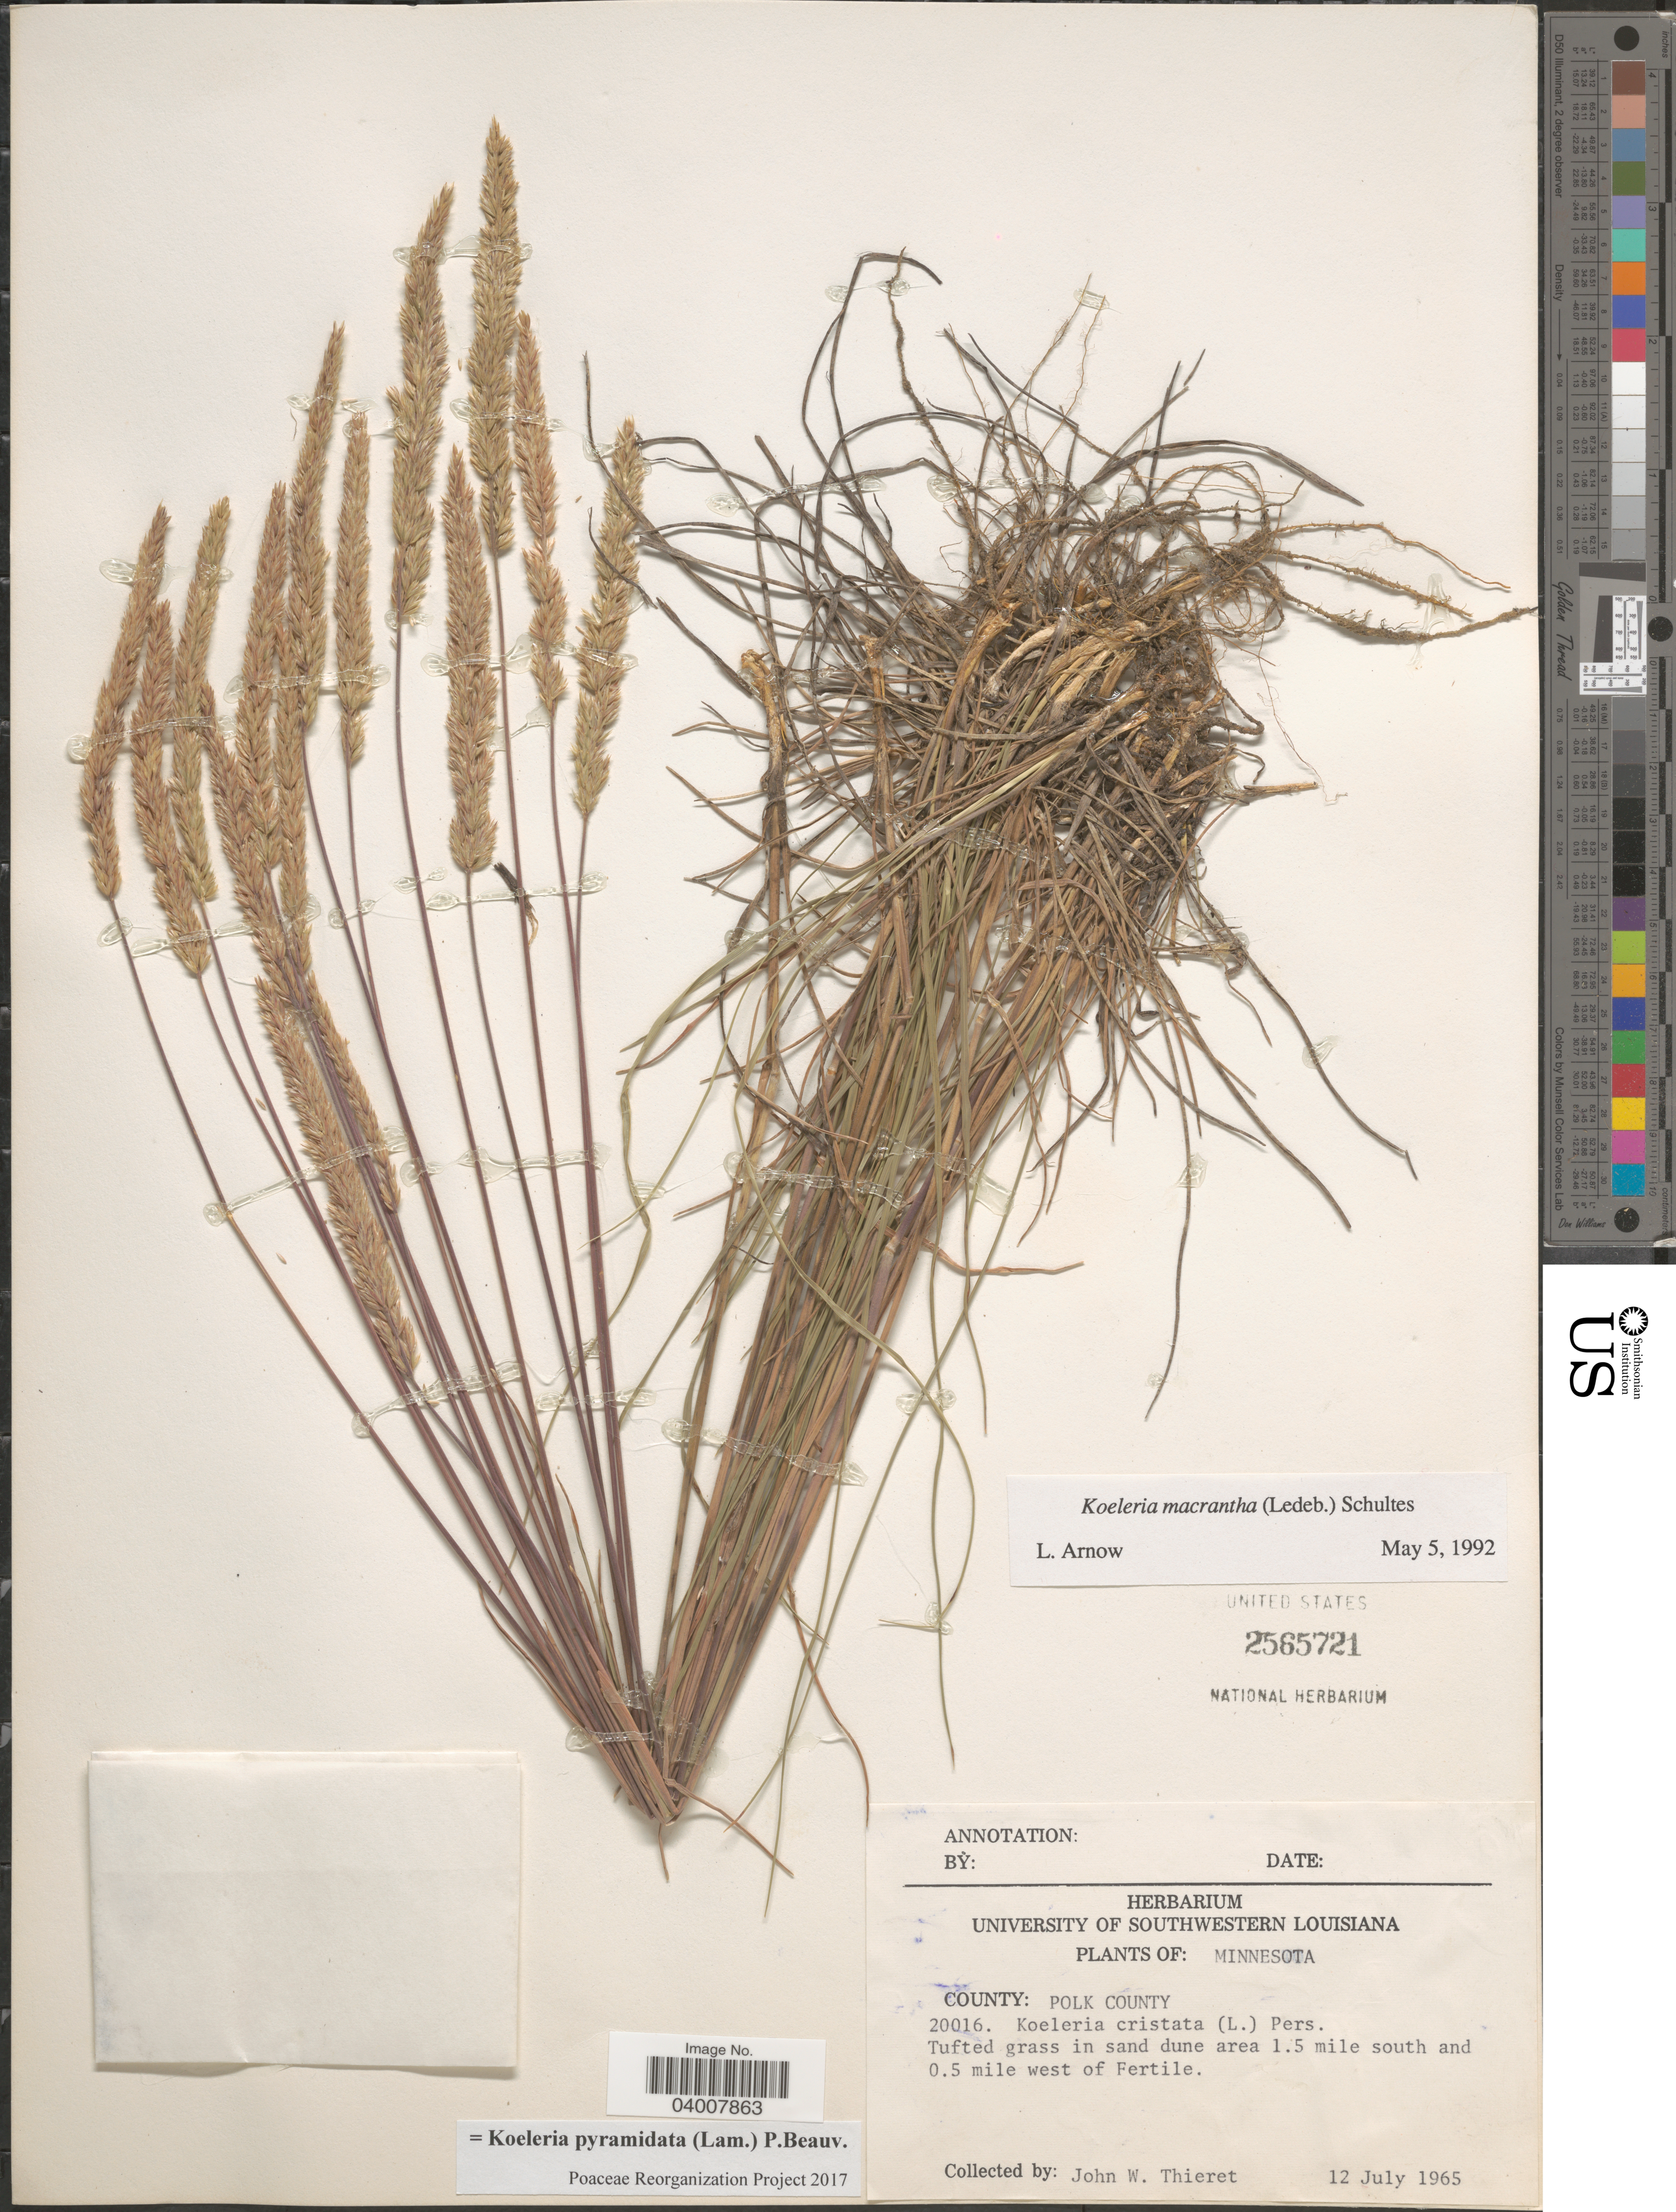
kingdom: Plantae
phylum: Tracheophyta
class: Liliopsida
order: Poales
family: Poaceae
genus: Koeleria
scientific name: Koeleria pyramidata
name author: (Lam.) P. Beauv.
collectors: J. W. Thieret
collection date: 1965-07-12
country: United States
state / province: Minnesota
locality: County: Polk County. Tufted grass in sand dune area 1.5 mile south and 0.5 mile west of Fertile.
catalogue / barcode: US 2565721